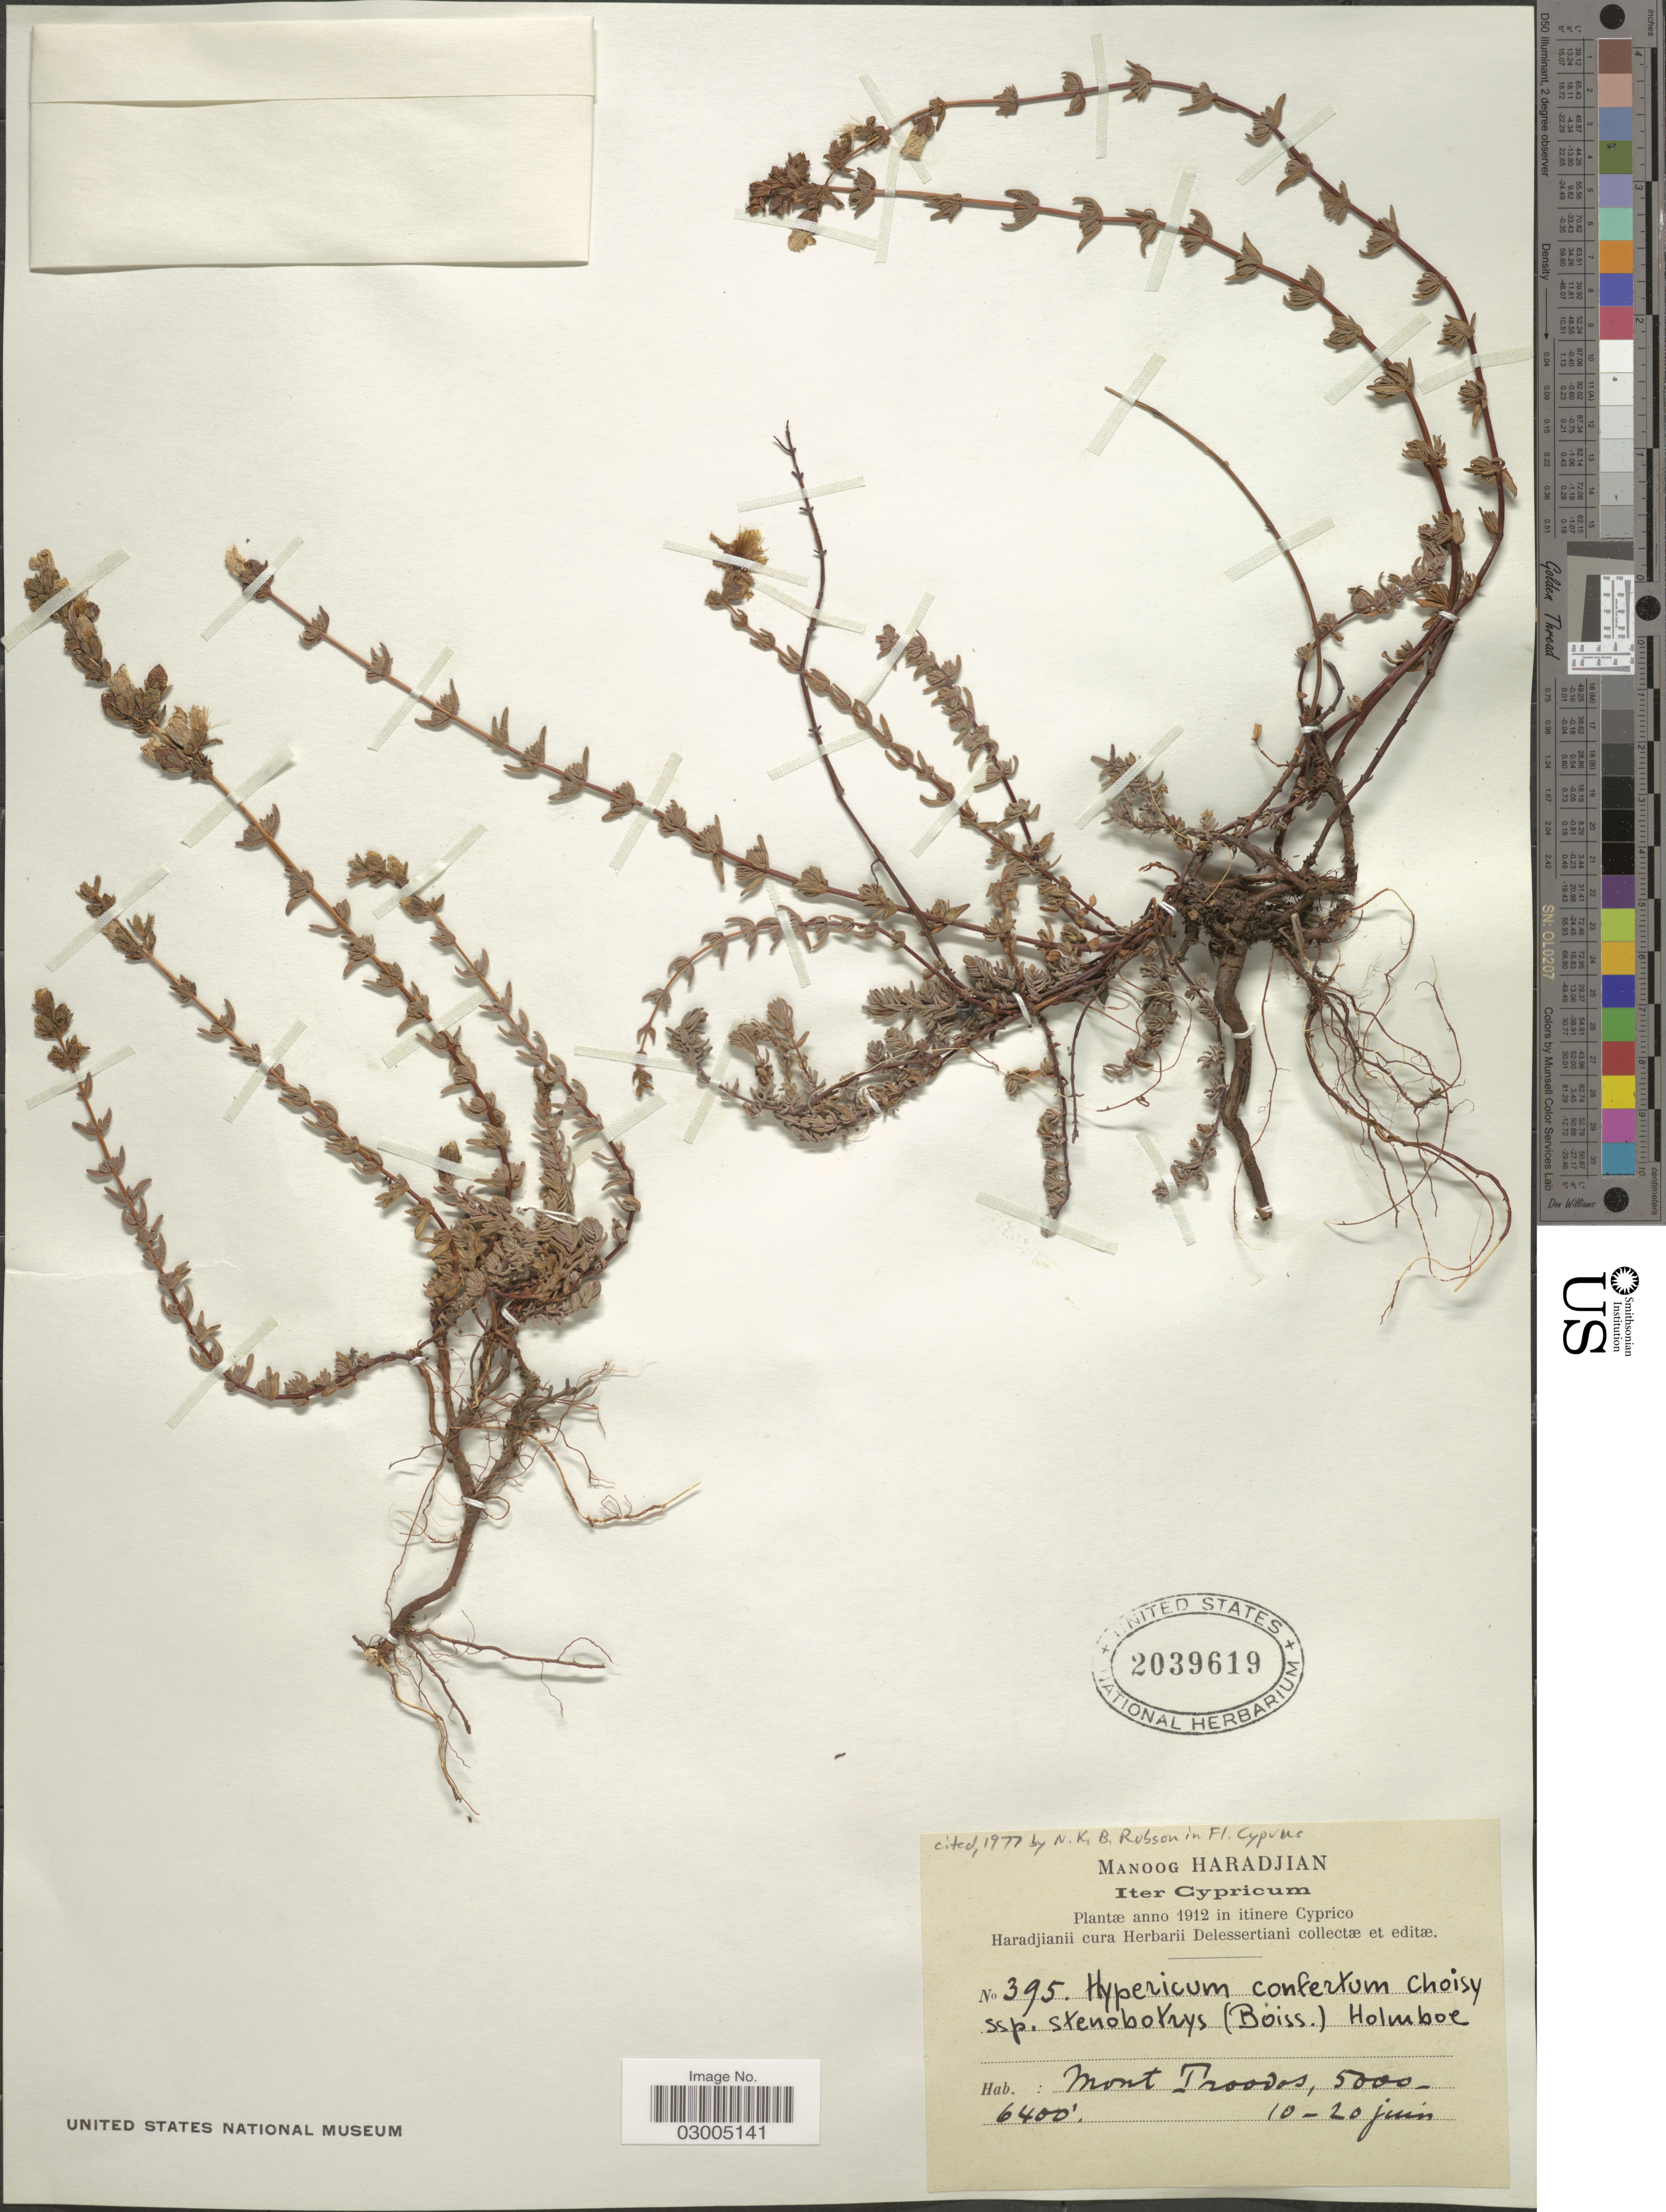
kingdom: Plantae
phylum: Tracheophyta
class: Magnoliopsida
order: Malpighiales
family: Hypericaceae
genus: Hypericum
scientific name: Hypericum confertum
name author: Choisy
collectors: M. Haradjian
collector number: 395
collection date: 1912-06-10/1912-06-20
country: Cyprus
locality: Mont Troodos.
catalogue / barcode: US 2039619